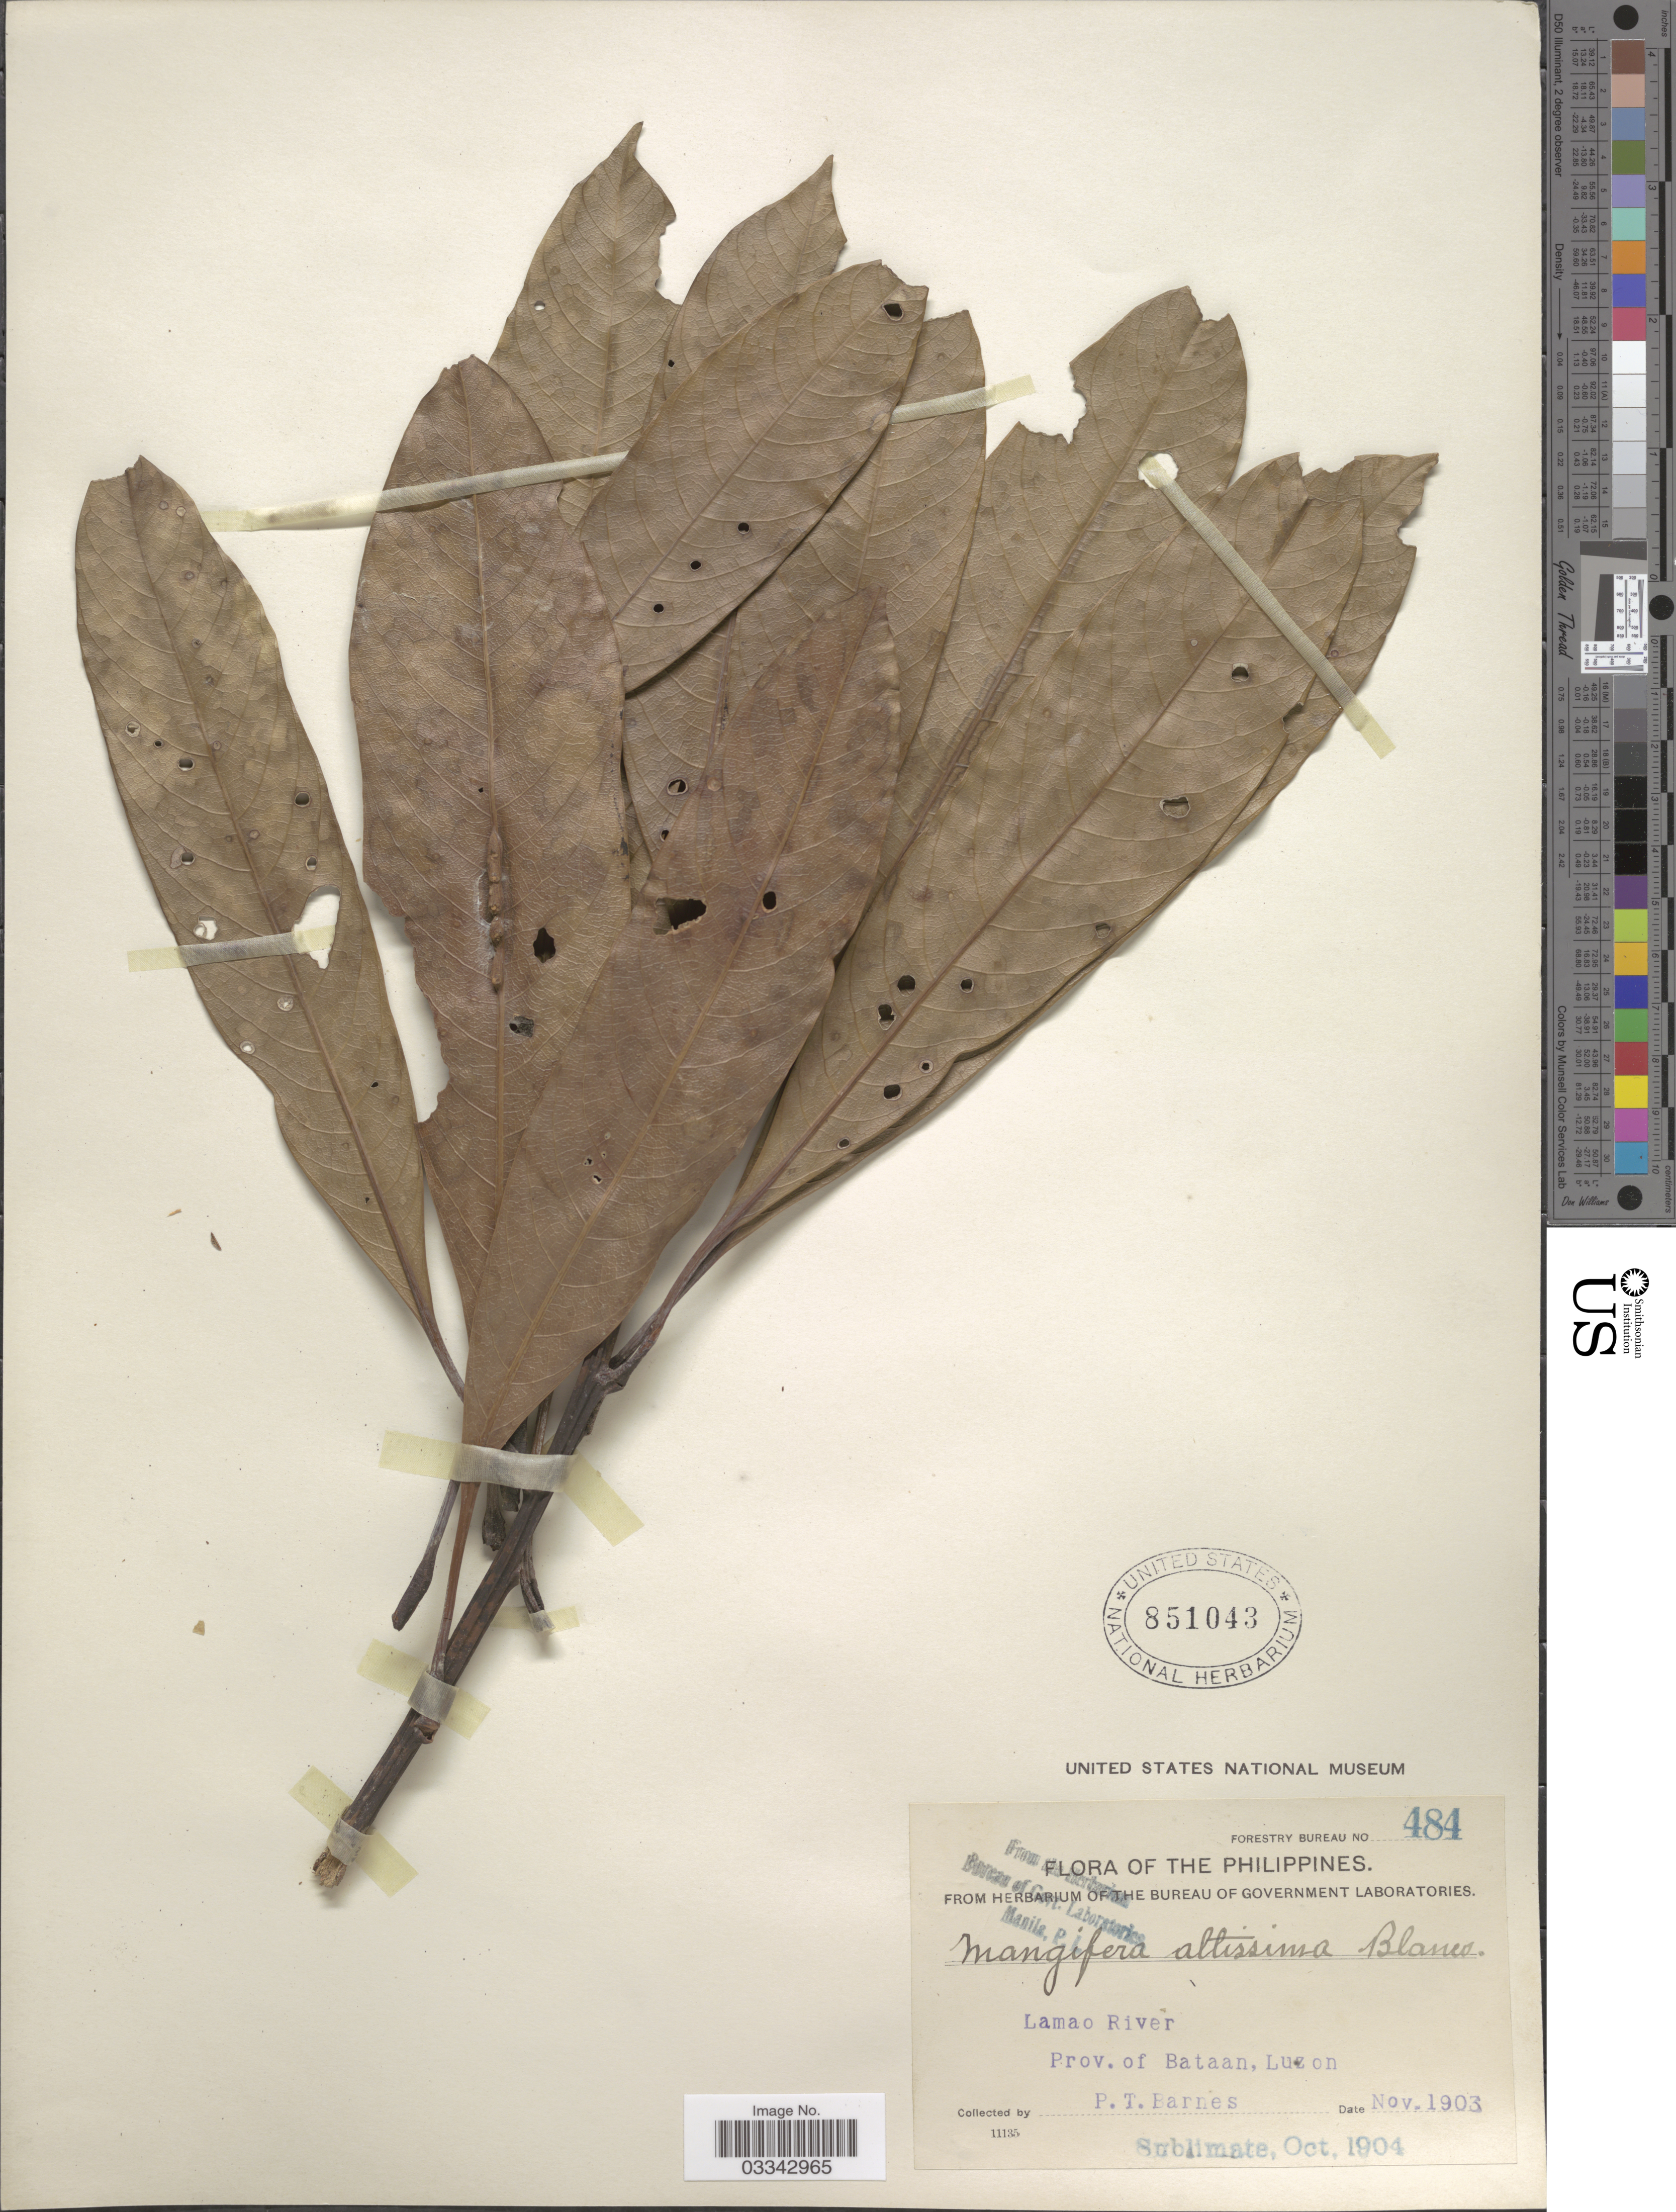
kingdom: Plantae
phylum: Tracheophyta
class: Magnoliopsida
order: Sapindales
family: Anacardiaceae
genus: Mangifera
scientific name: Mangifera altissima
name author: Blanco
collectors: P. Barnes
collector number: Forestry Bureau 484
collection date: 1903-11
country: Philippines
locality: Lamao River. Prov. of Bataan, Luzon.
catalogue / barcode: US 851043